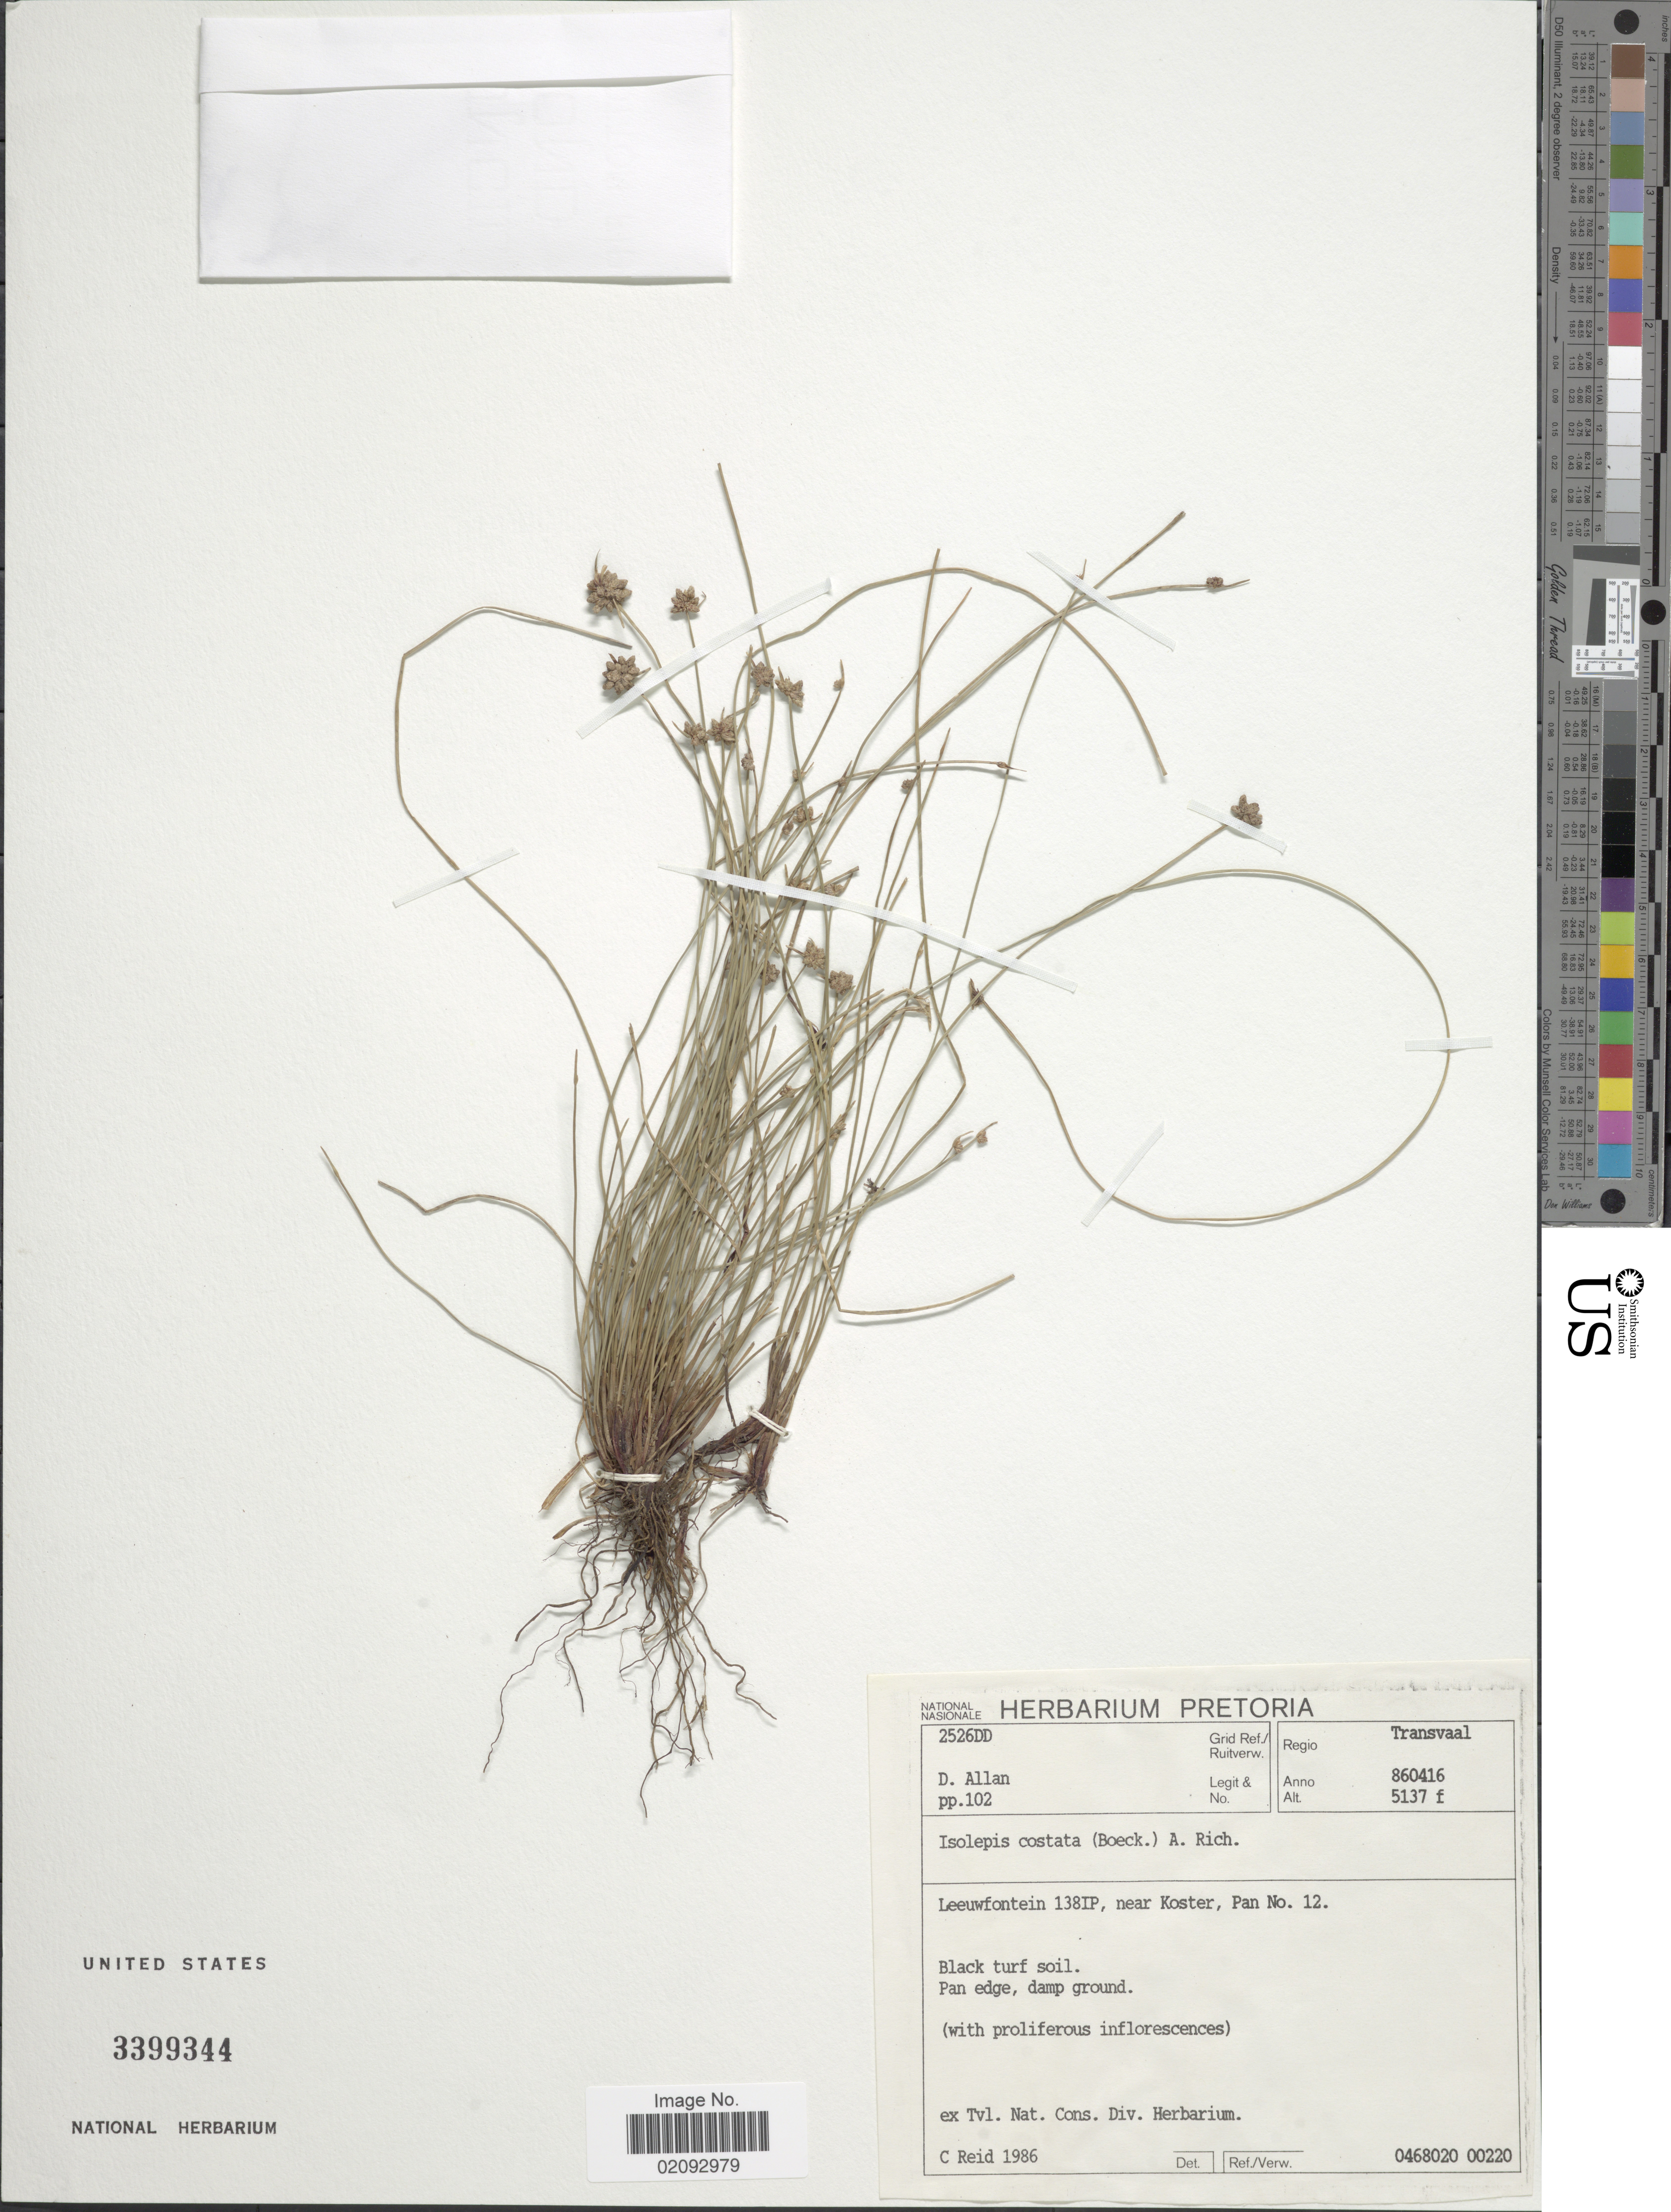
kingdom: Plantae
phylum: Tracheophyta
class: Liliopsida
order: Poales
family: Cyperaceae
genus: Isolepis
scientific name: Isolepis costata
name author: Hochst. ex A. Rich.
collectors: D. Allan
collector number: pp.102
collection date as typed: Transcribed d/m/y: 16/4/86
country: South Africa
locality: Regio Transvaal, Leeuwfontein 138IP, near Koster, Pan No12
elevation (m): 1566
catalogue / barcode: US 3399344